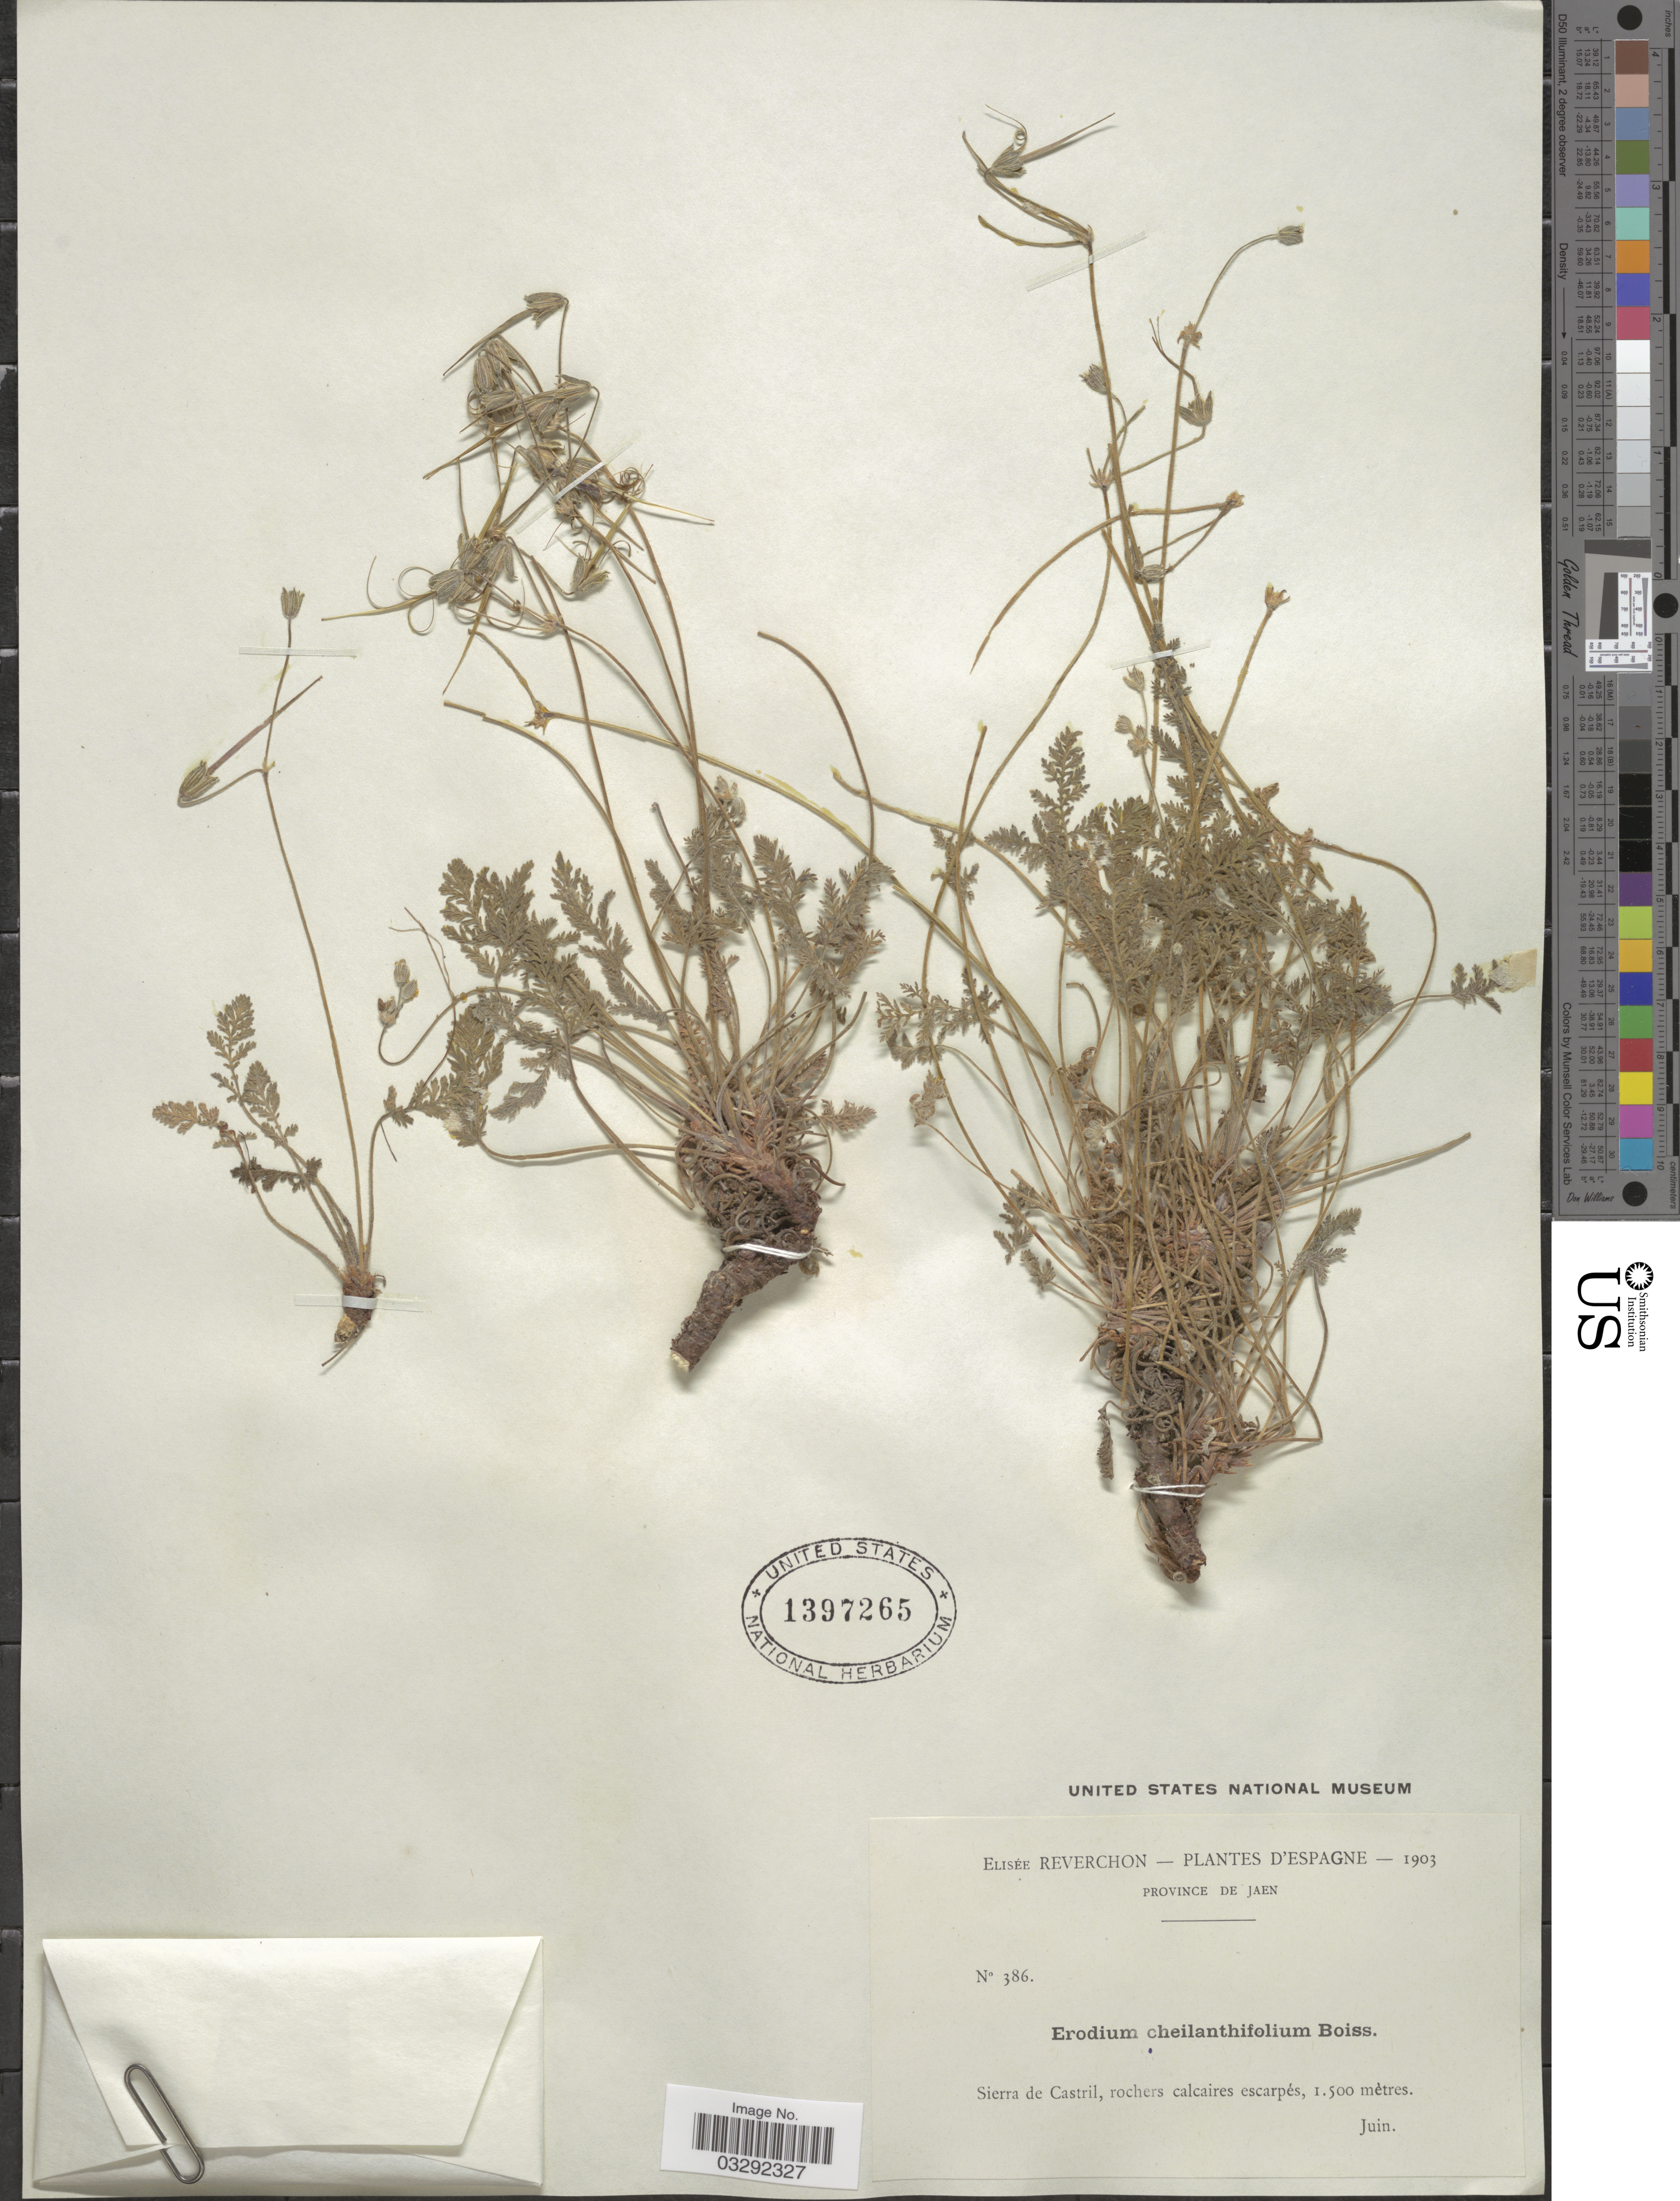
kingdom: Plantae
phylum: Tracheophyta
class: Magnoliopsida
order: Geraniales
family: Geraniaceae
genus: Erodium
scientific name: Erodium cheilanthifolium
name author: Boiss.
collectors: E. Reverchon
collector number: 386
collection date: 1903-06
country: Spain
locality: Espagne. Province de Jaen. Sierra de Castril.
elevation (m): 1500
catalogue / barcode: US 1397265